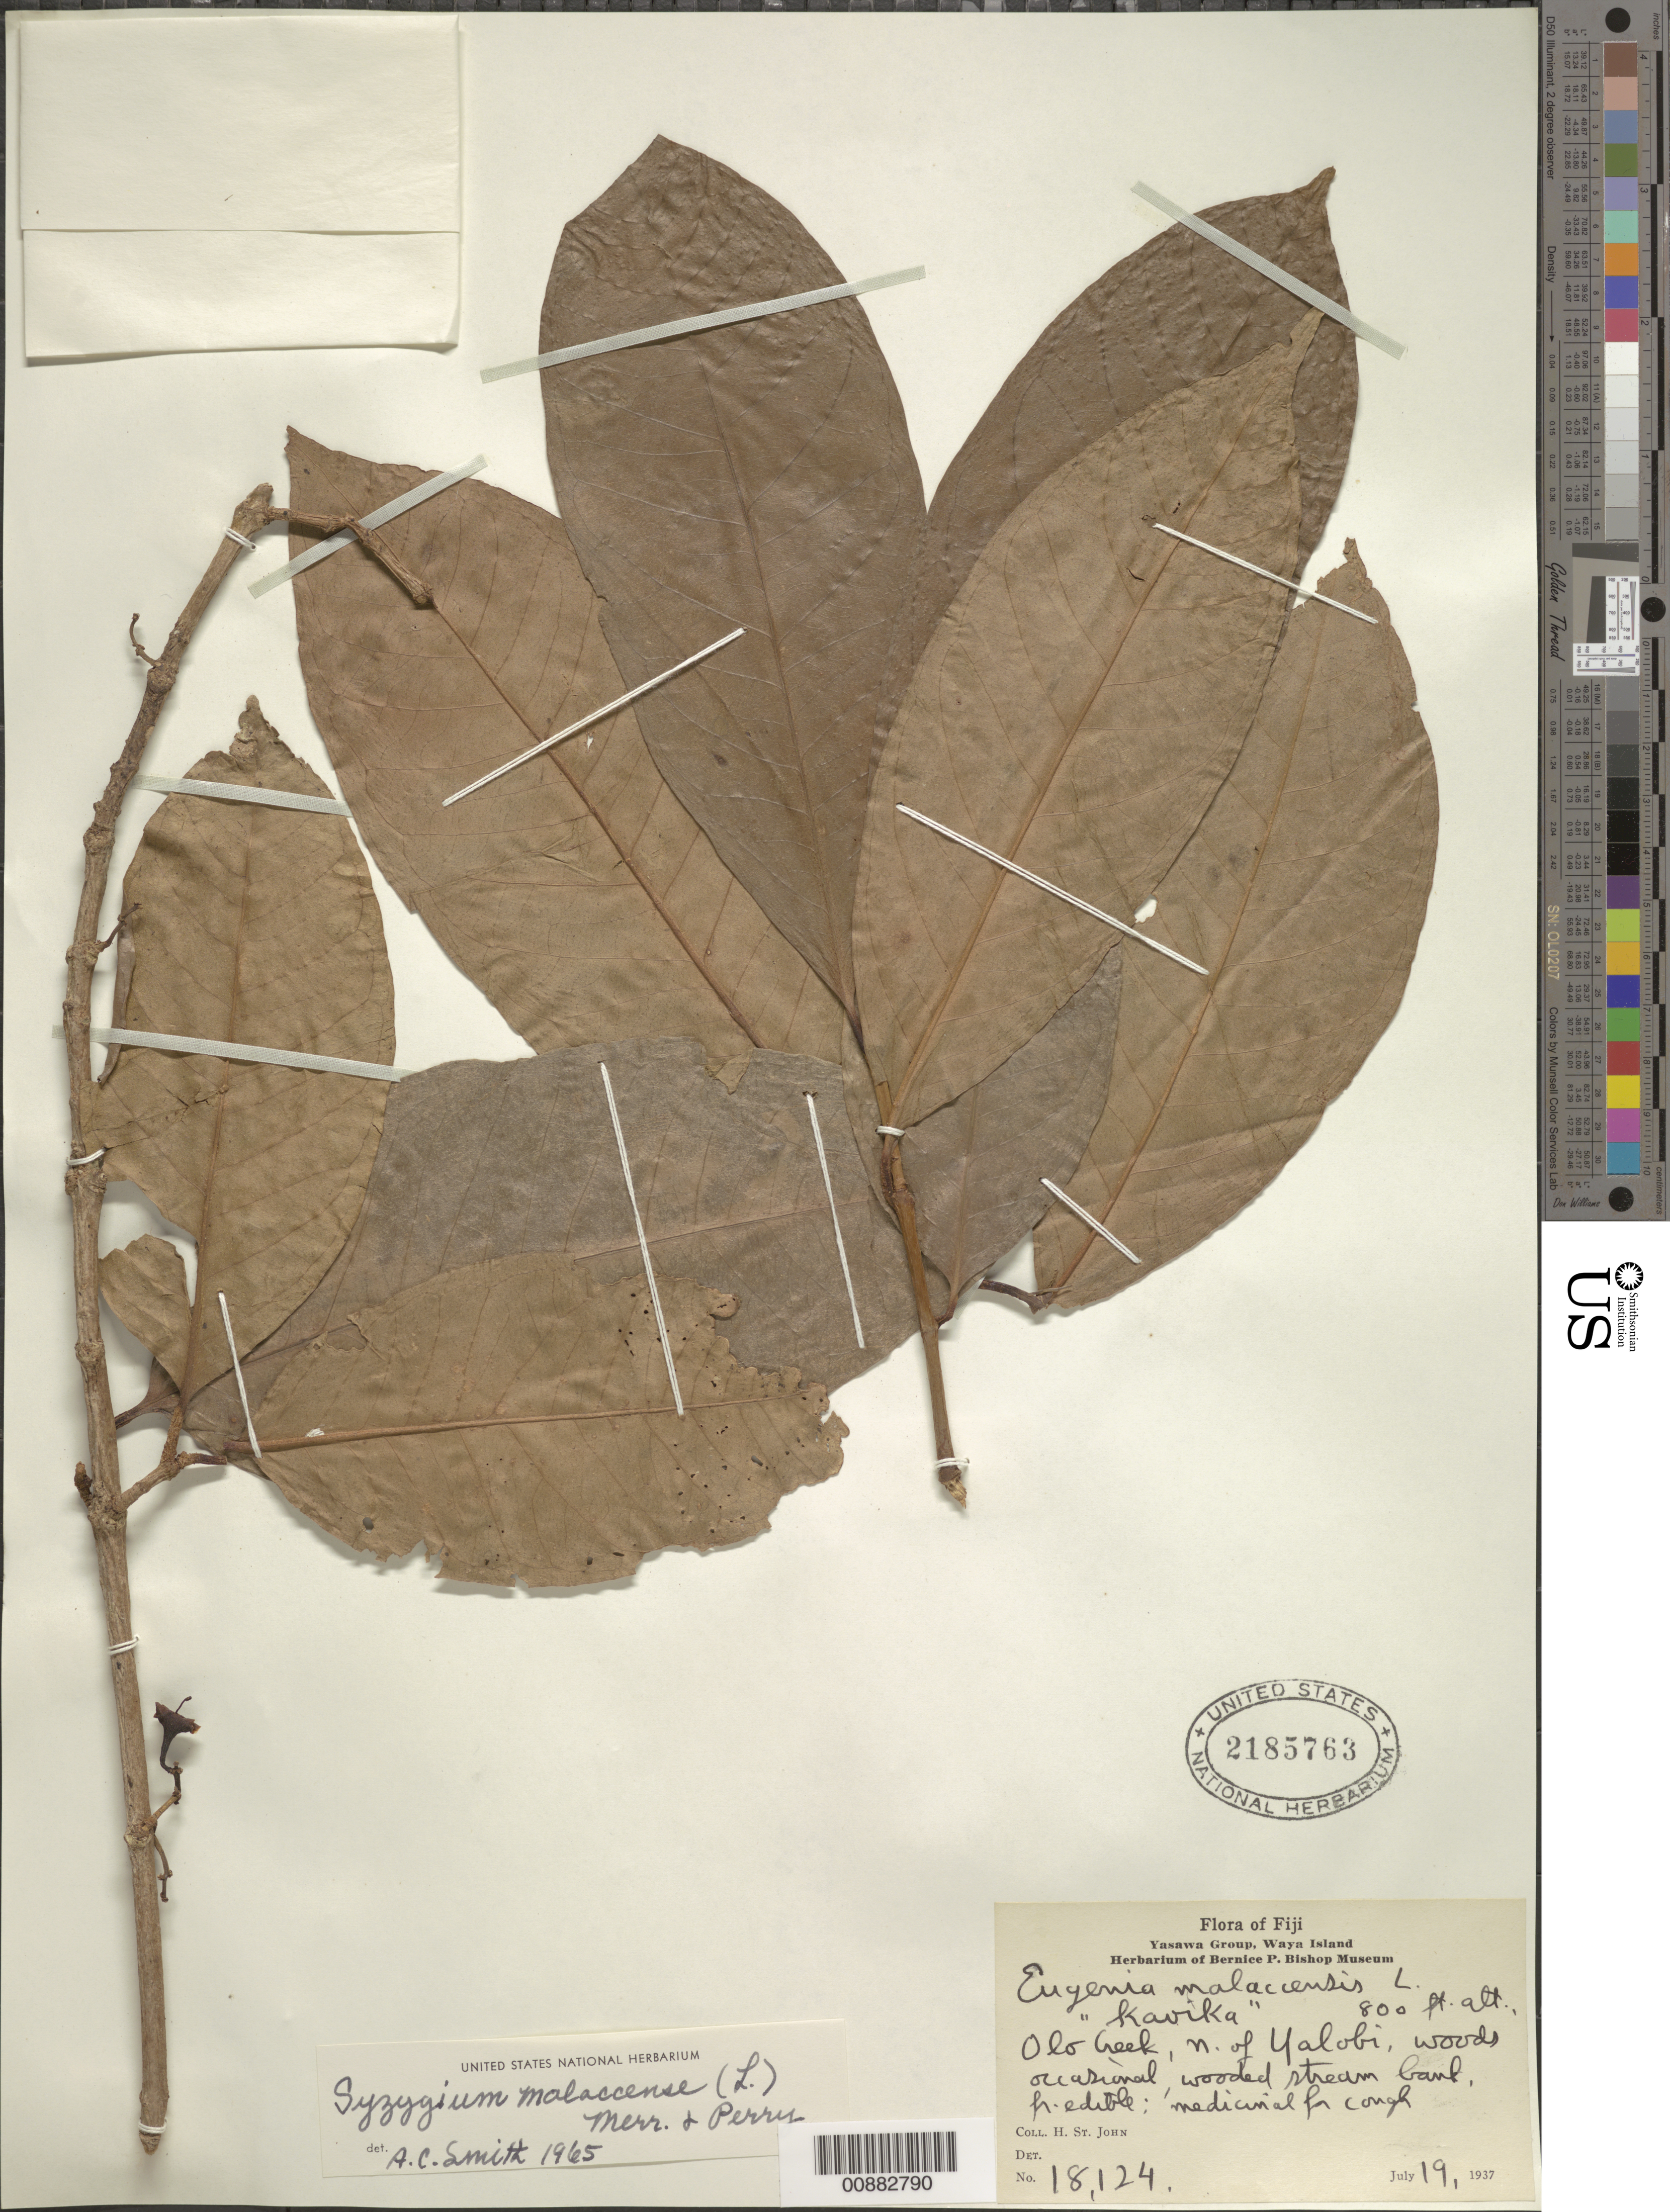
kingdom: Plantae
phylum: Tracheophyta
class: Magnoliopsida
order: Myrtales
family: Myrtaceae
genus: Syzygium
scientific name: Syzygium malaccense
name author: (L.) Merr. & L.M. Perry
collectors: H. St. John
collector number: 18124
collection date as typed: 19 Jul 1937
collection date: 1937-07-19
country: Fiji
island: Waya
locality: Olo Creek, N of Yalobi, woods occasional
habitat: Woods occasional, wooded stream bank.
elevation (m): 244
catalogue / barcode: US 2185763